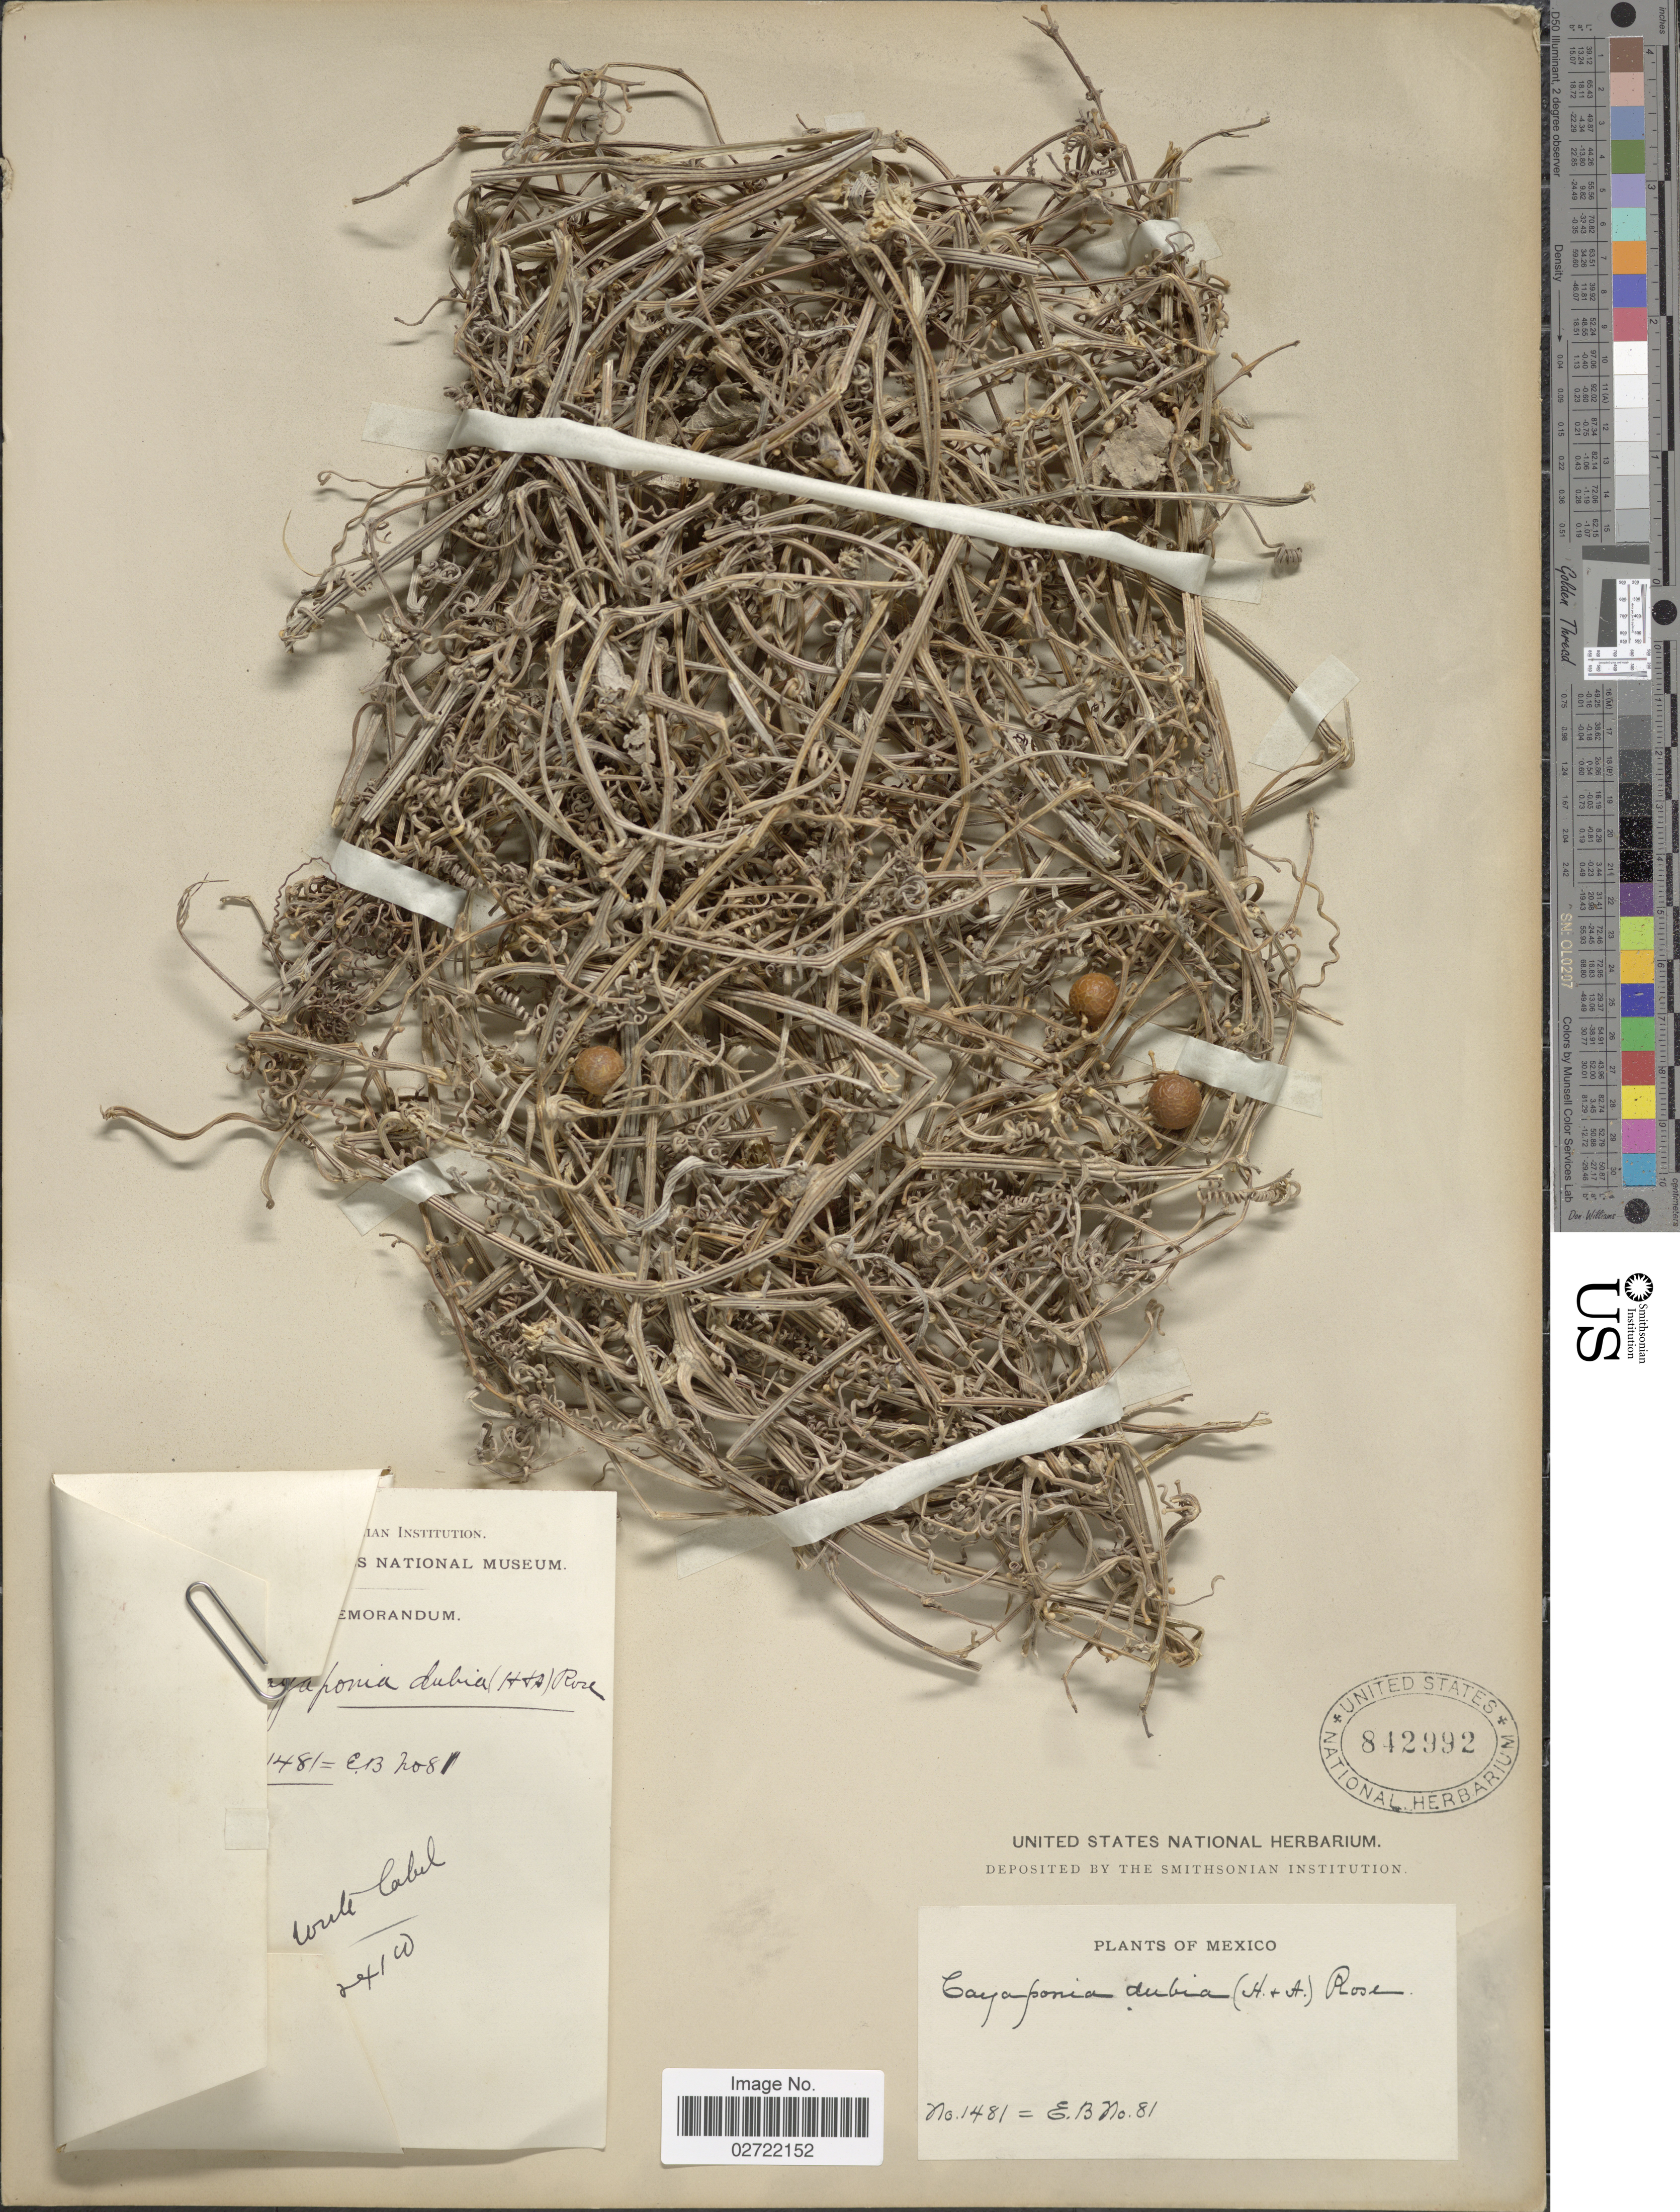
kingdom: Plantae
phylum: Tracheophyta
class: Magnoliopsida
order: Cucurbitales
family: Cucurbitaceae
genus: Cayaponia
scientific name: Cayaponia attenuata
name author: (Hook. & Arn.) Cogn.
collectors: E. B.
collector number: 1481/81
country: Mexico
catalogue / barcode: US 842992